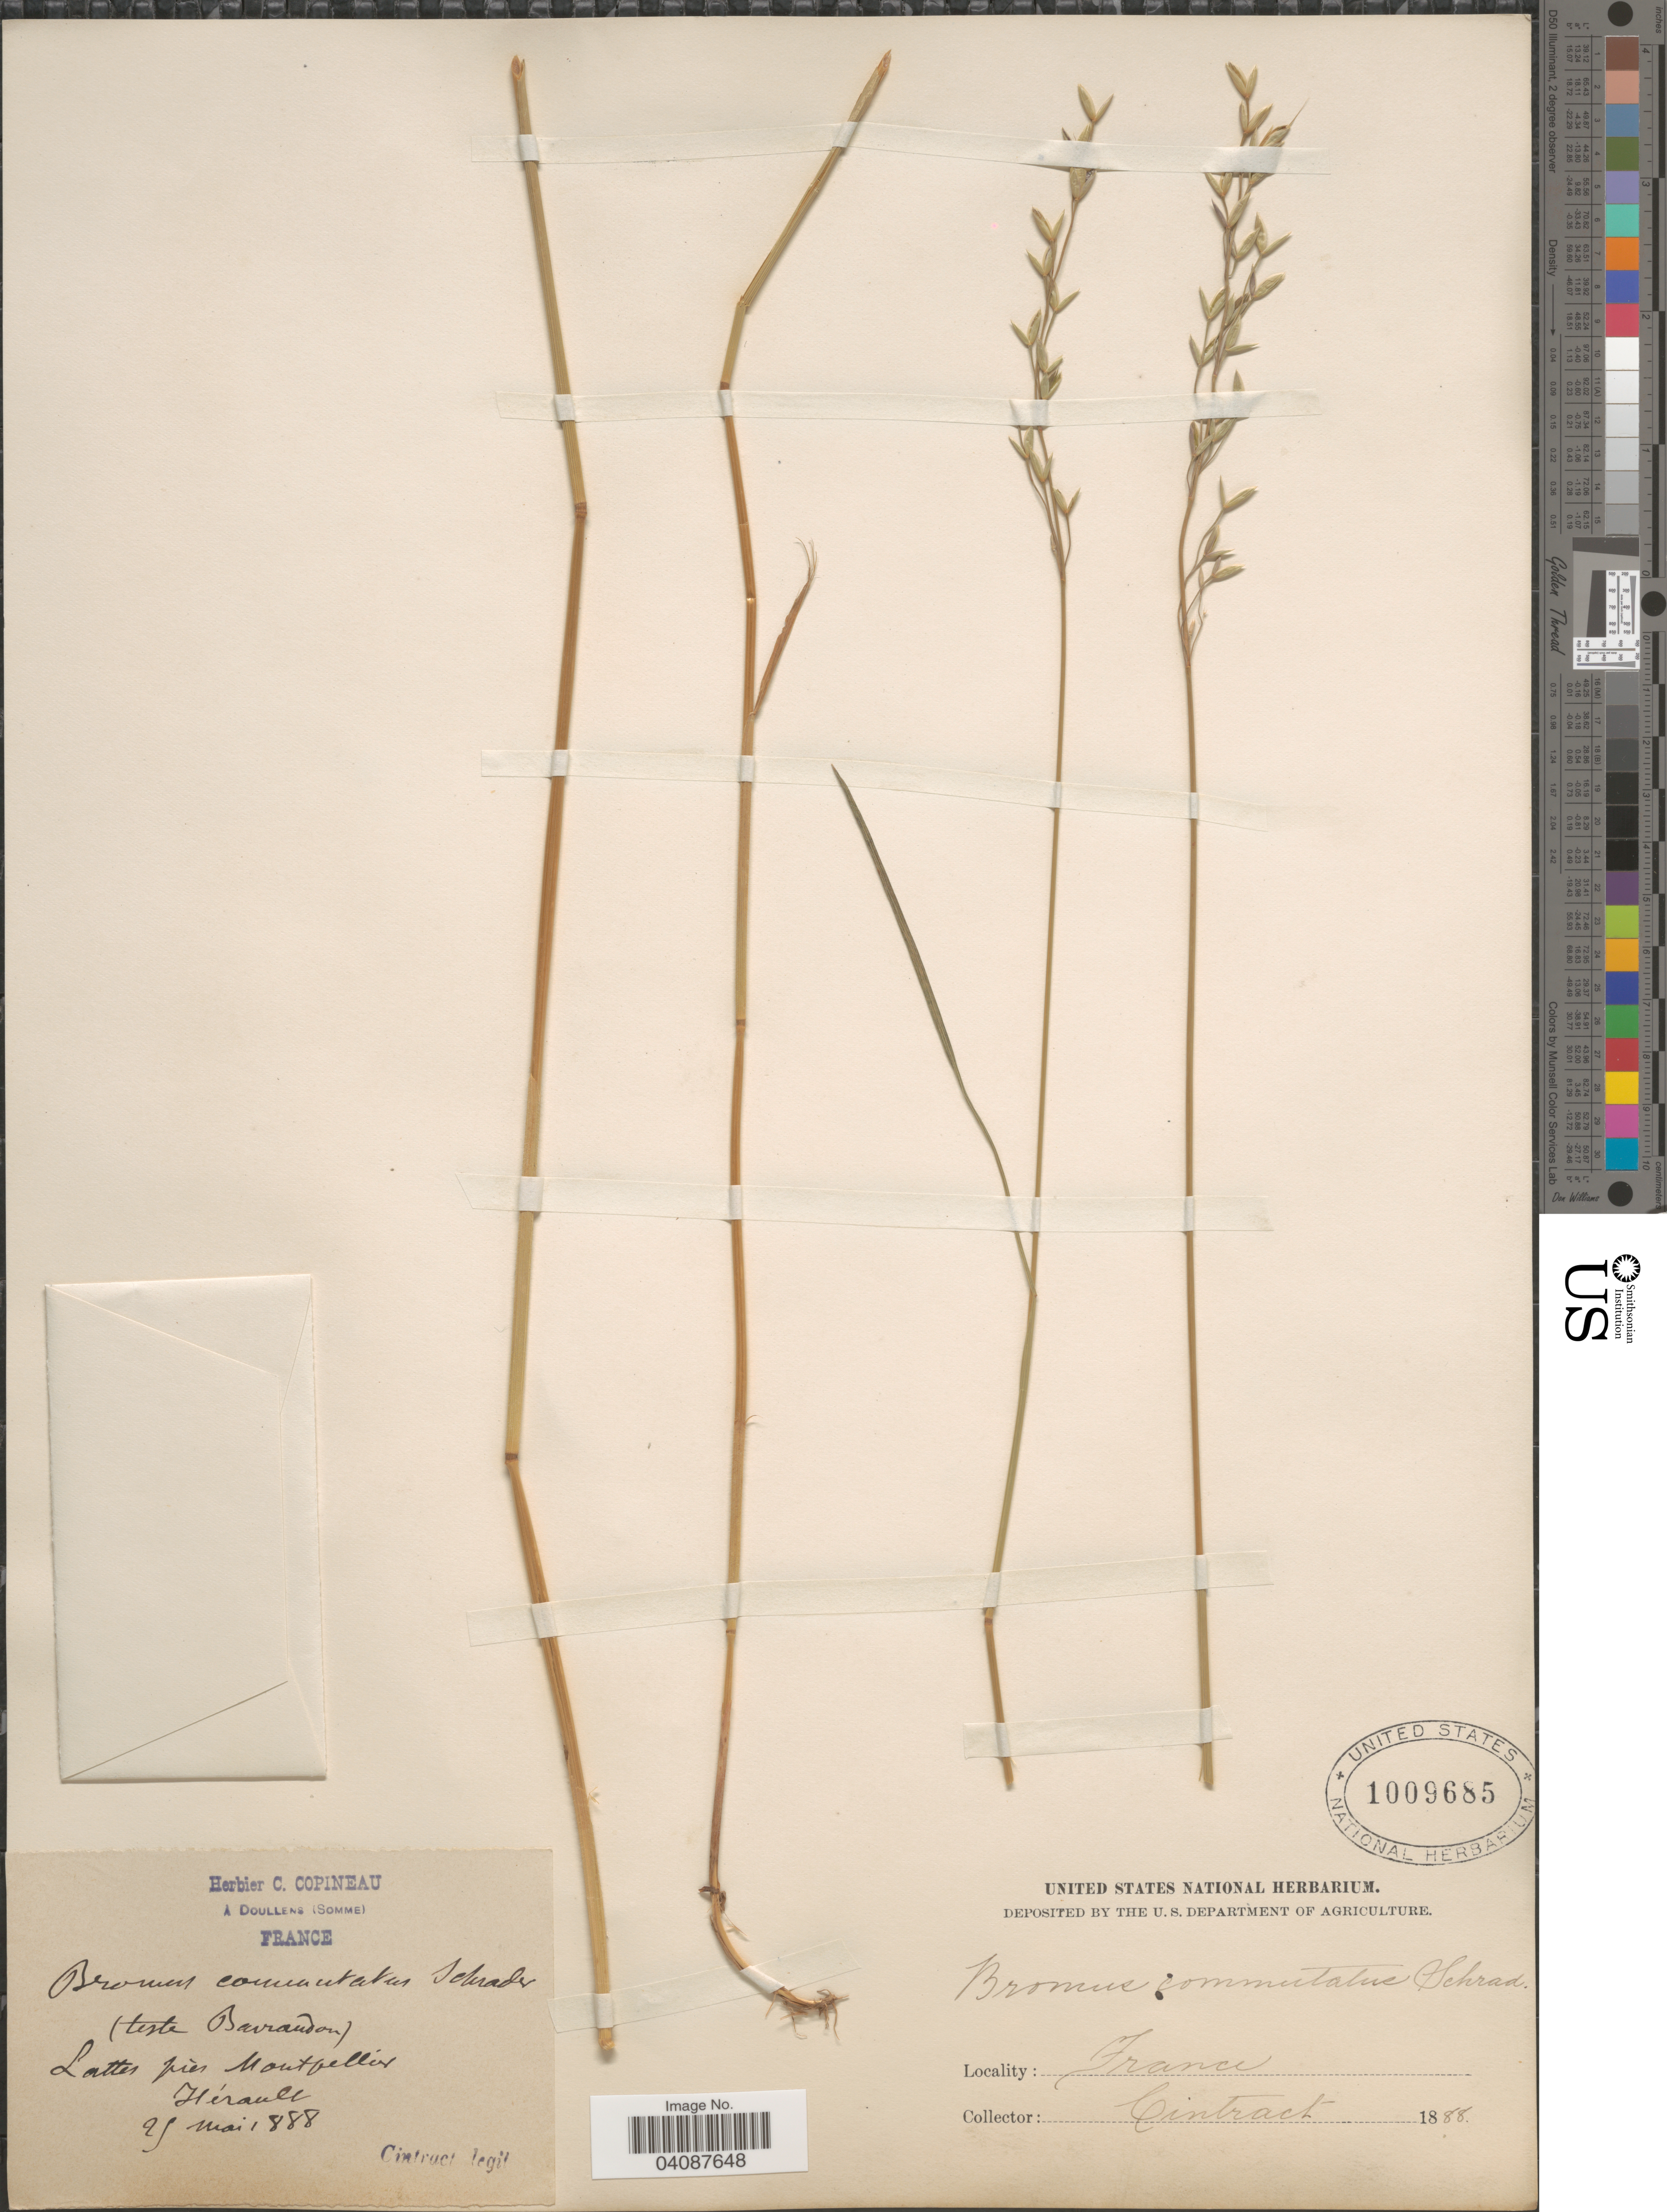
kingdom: Plantae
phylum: Tracheophyta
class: Liliopsida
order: Poales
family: Poaceae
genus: Bromus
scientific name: Bromus commutatus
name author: Schrad.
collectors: Cintract, --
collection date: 1888-05-25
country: France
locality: Lattes près Montpellier. Hérault.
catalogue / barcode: US 1009685